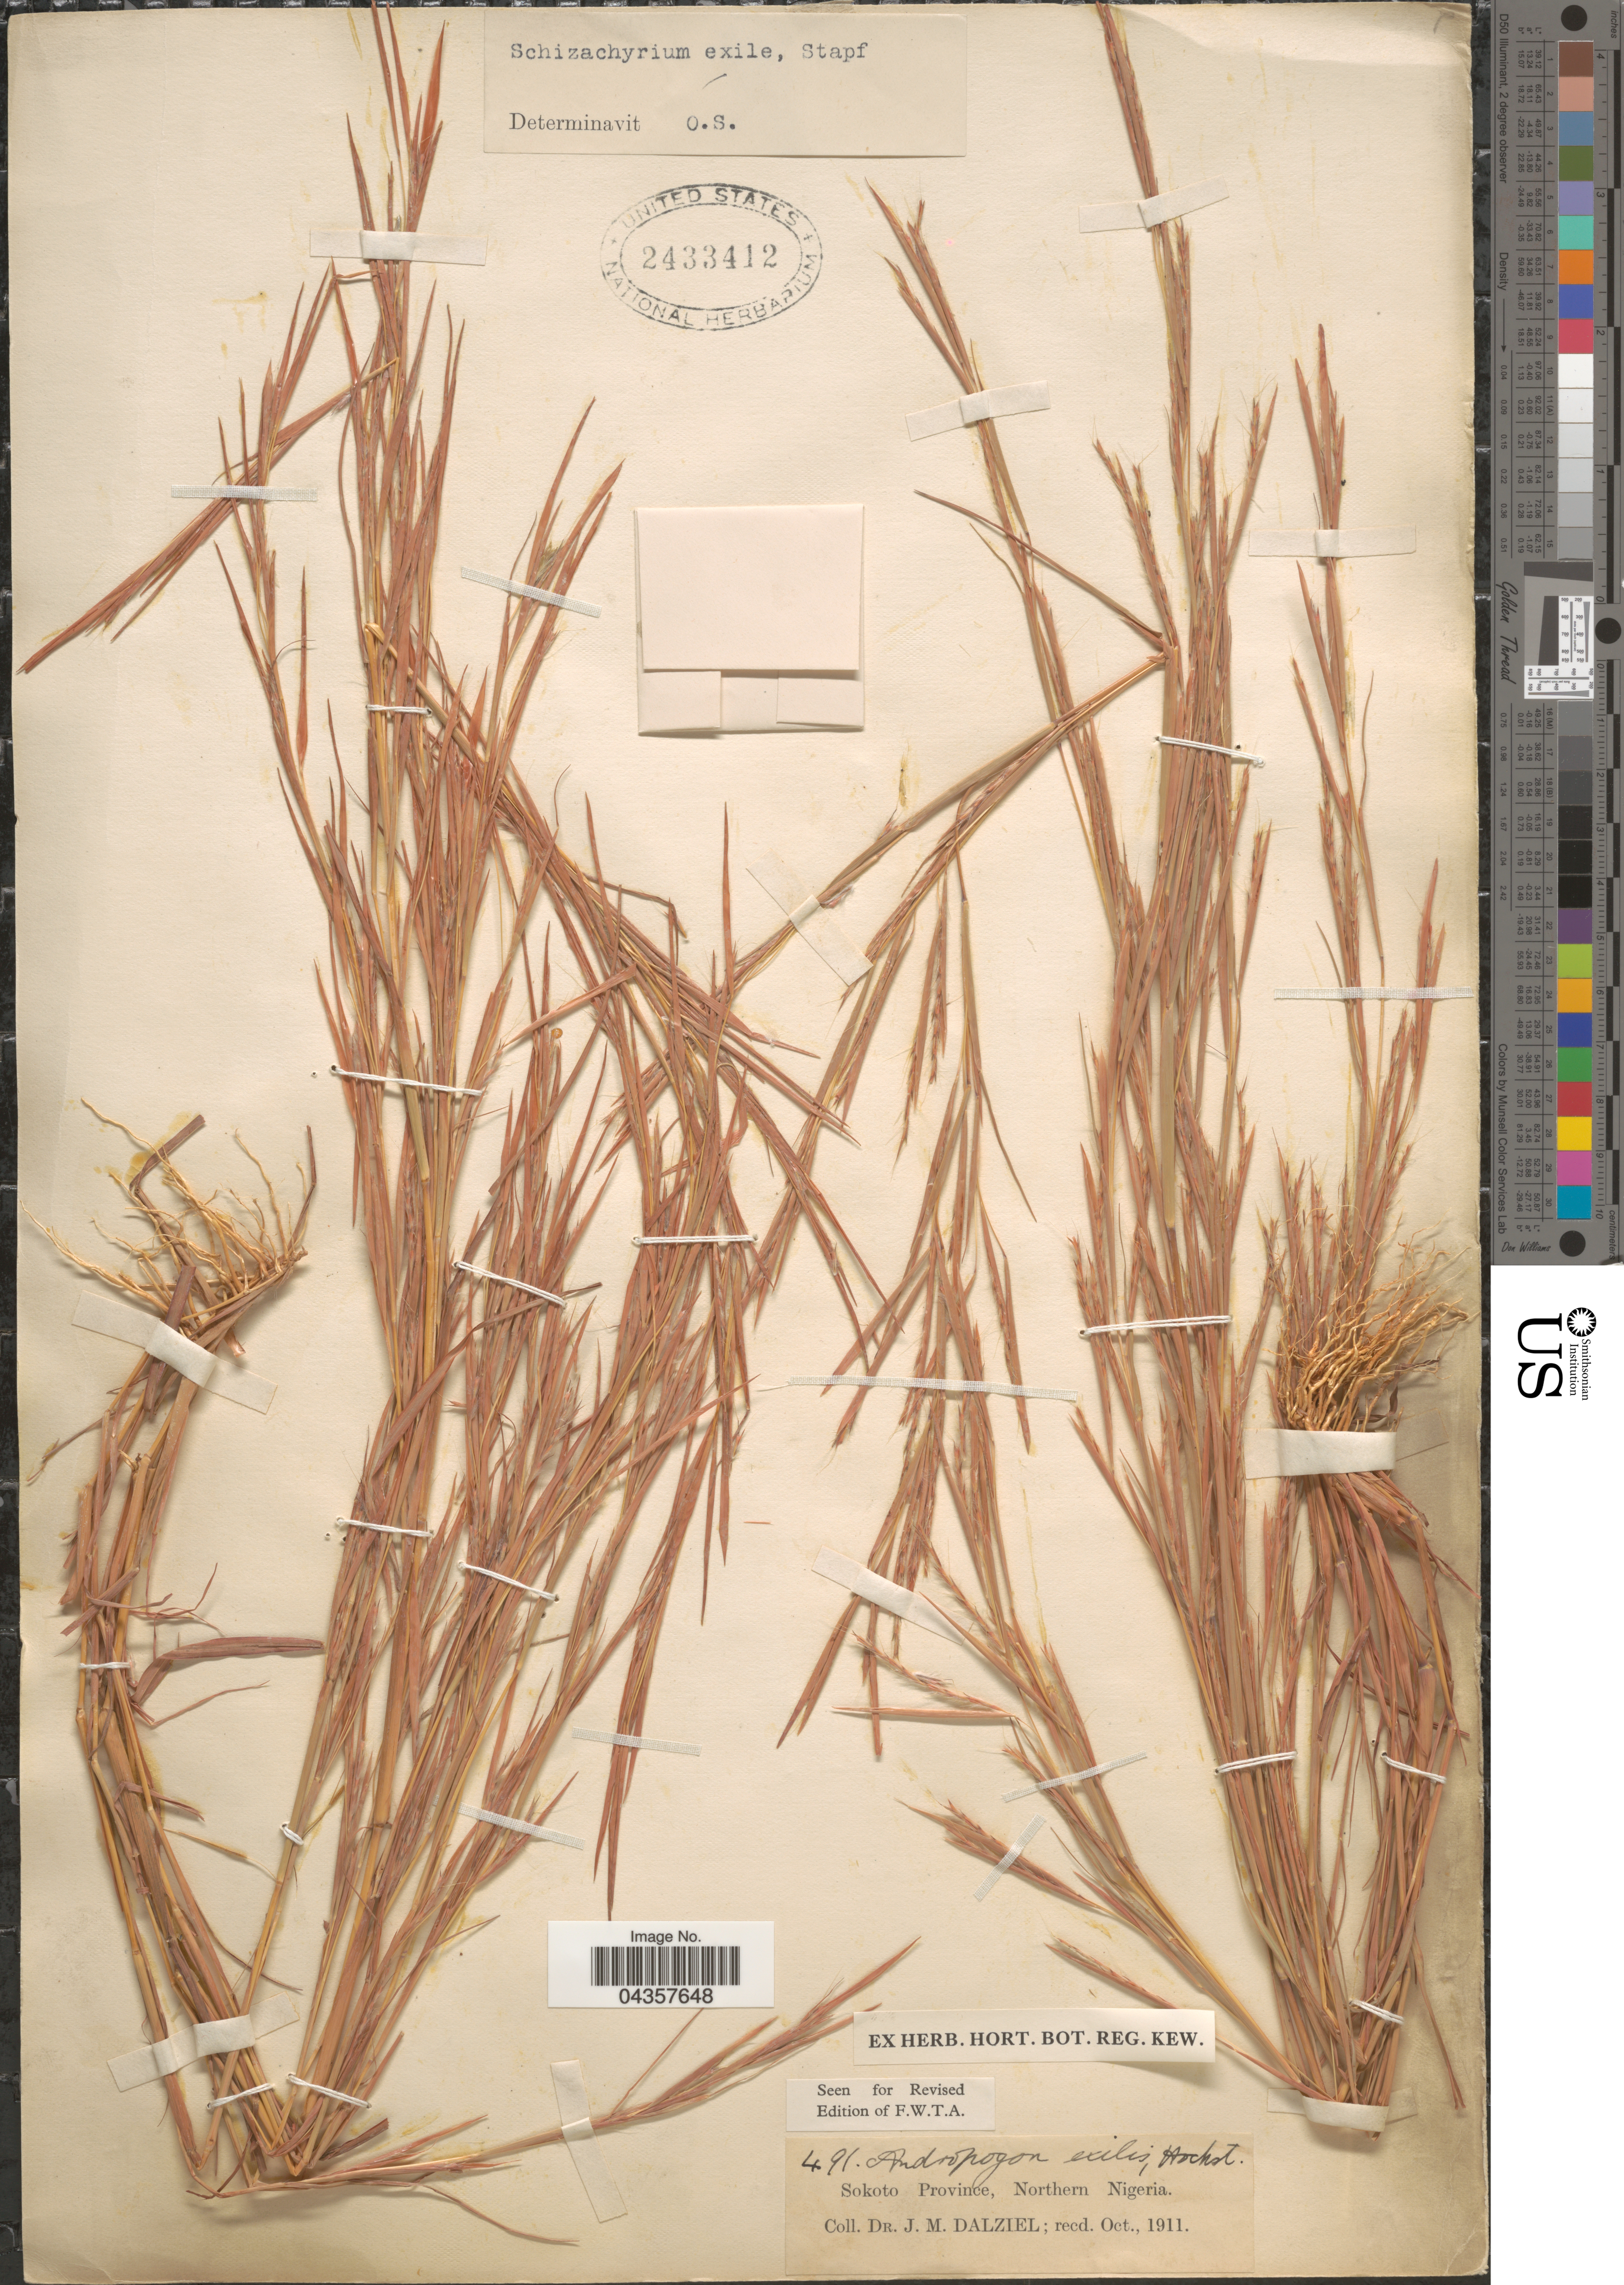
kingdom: Plantae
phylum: Tracheophyta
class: Liliopsida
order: Poales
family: Poaceae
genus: Schizachyrium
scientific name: Schizachyrium exile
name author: (Hochst.) Pilg.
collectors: J. Dalziel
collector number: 491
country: Nigeria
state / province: Sokoto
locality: Northern Nigeria.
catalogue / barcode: US 2433412